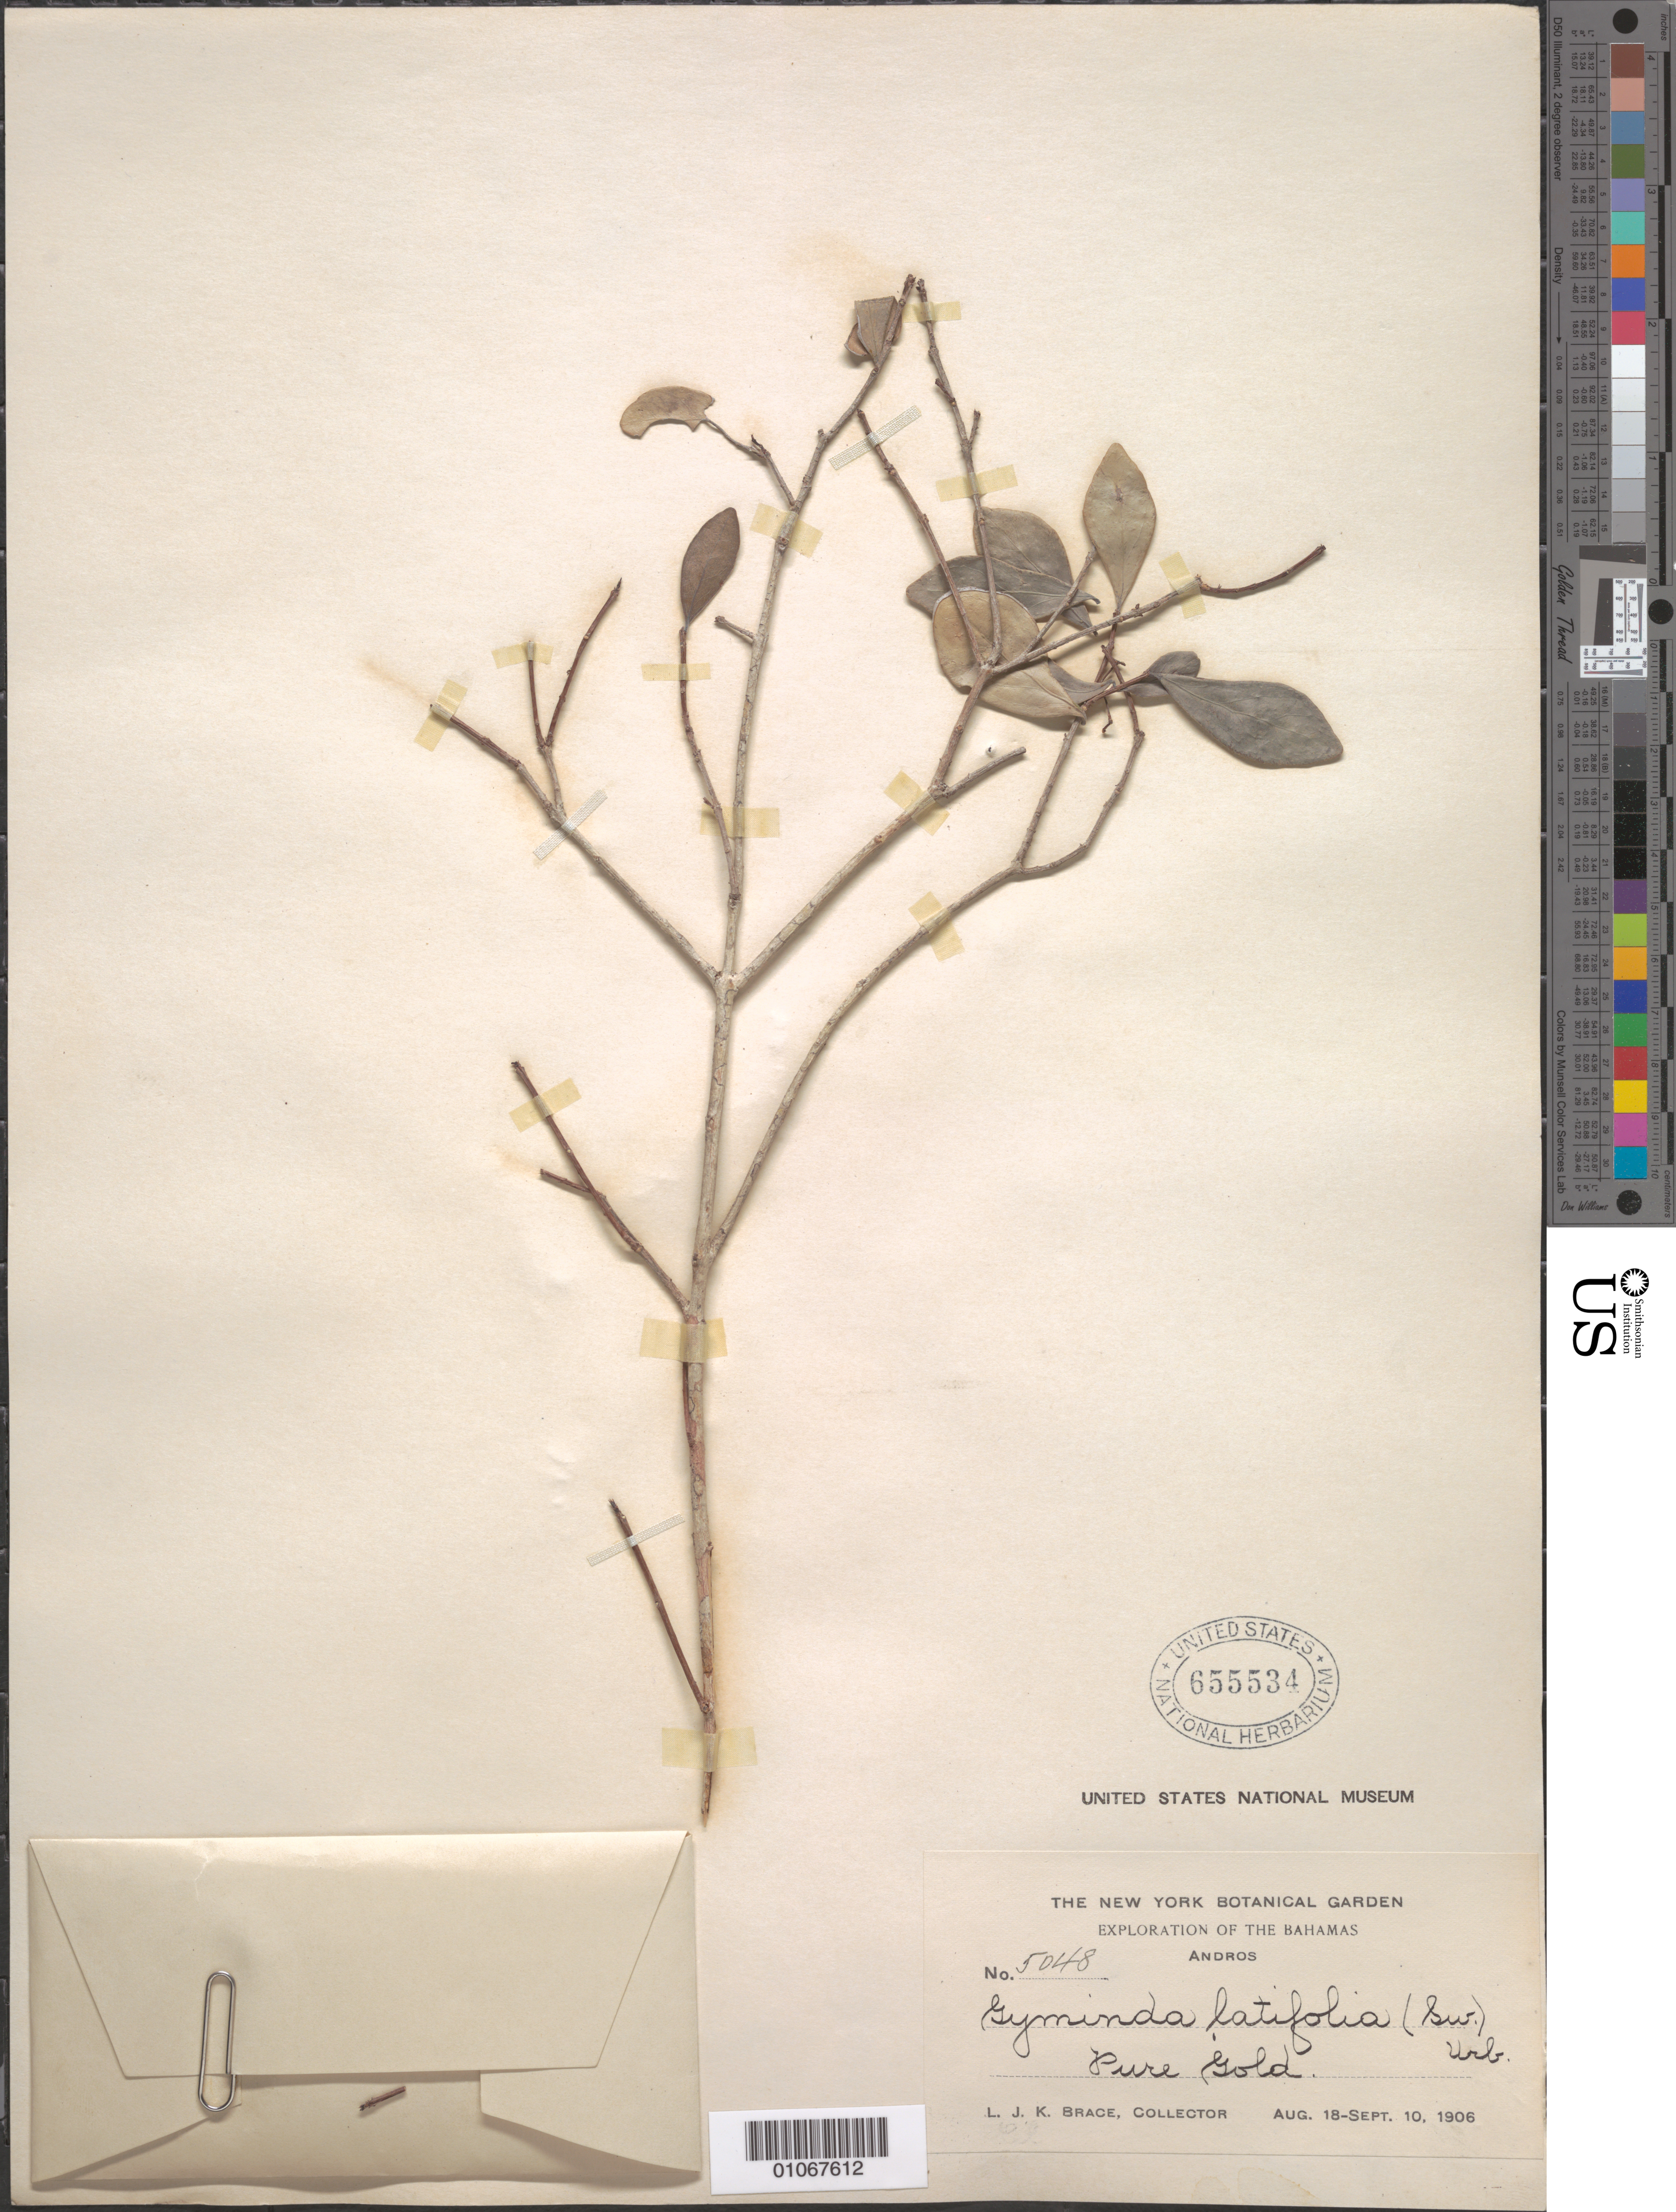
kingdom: Plantae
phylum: Tracheophyta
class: Magnoliopsida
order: Celastrales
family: Celastraceae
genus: Gyminda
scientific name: Gyminda latifolia subsp. latifolia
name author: (Sw.) Urb.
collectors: L. J. K. Brace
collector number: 5048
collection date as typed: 18 Aug 1906 to 10 Sep 1906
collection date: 1906-08-18/1906-09-10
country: Bahamas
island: Andros I.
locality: Pure Gold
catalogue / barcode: US 655534